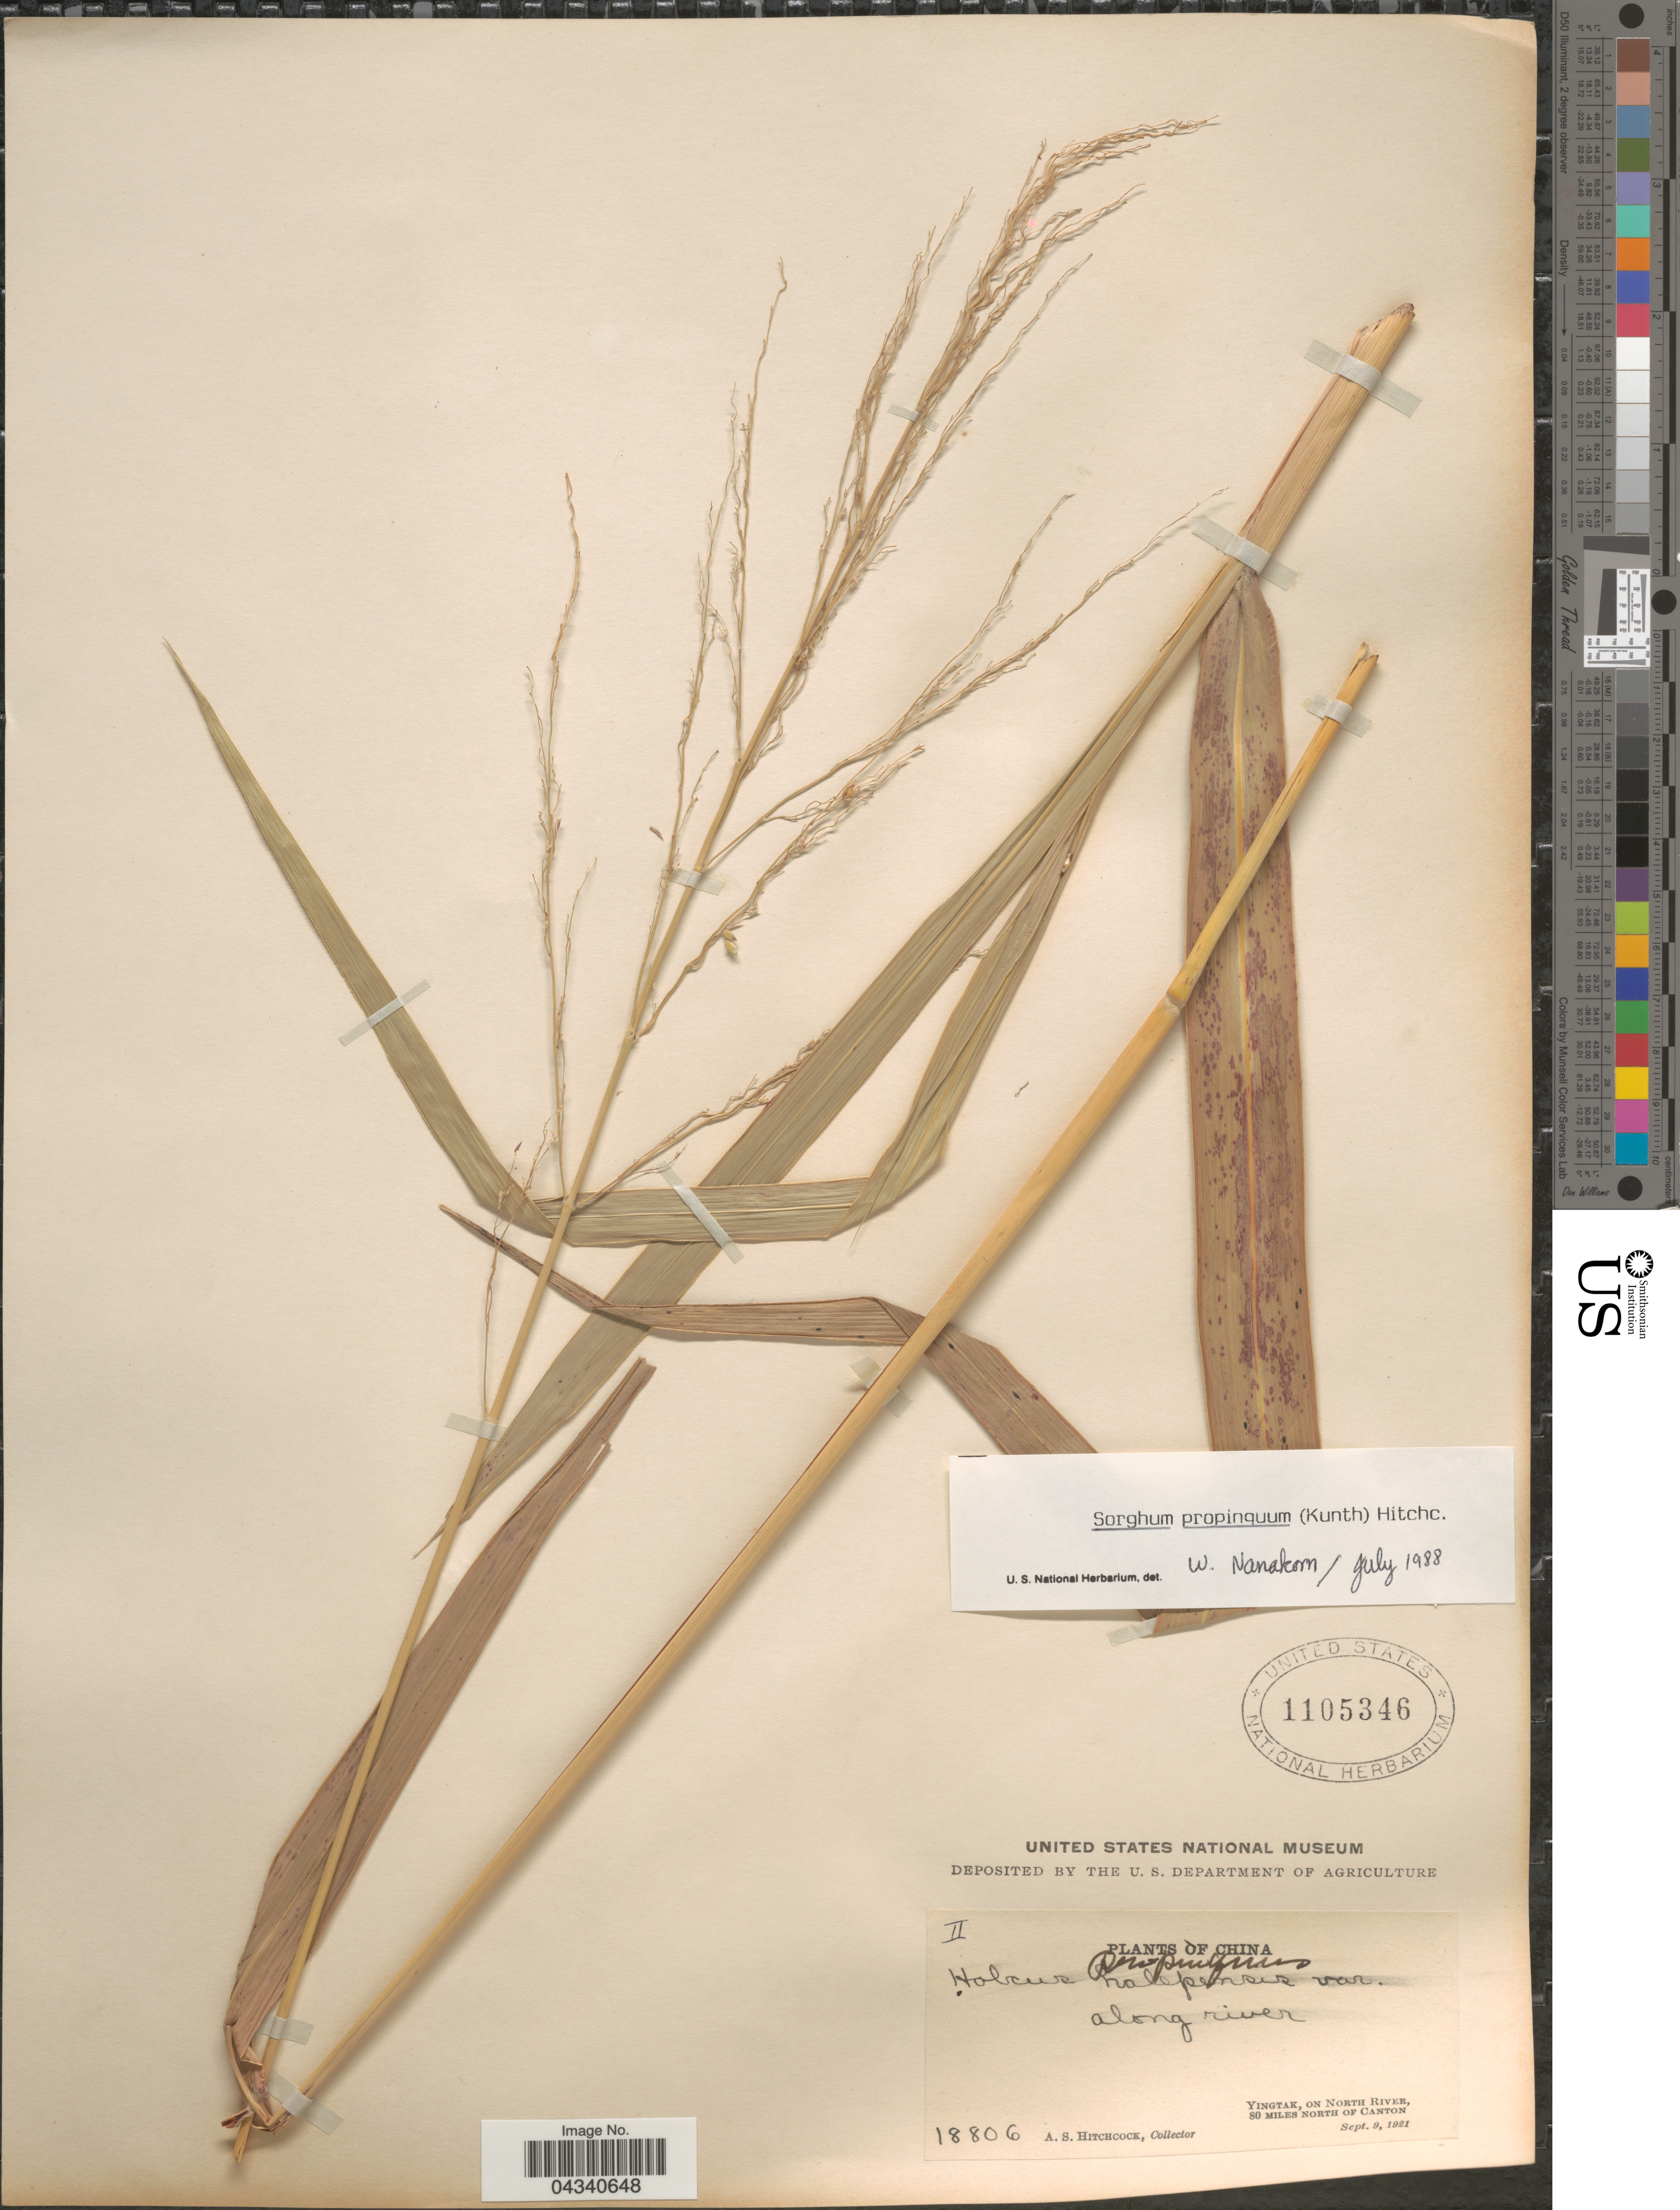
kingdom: Plantae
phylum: Tracheophyta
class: Liliopsida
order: Poales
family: Poaceae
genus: Sorghum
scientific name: Sorghum propinquum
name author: (Kunth) Hitchc.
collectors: A. S. Hitchcock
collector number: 18806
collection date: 1921-09-09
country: China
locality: Yingtak, on North River, 80 miles north of Canton.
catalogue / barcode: US 1105346